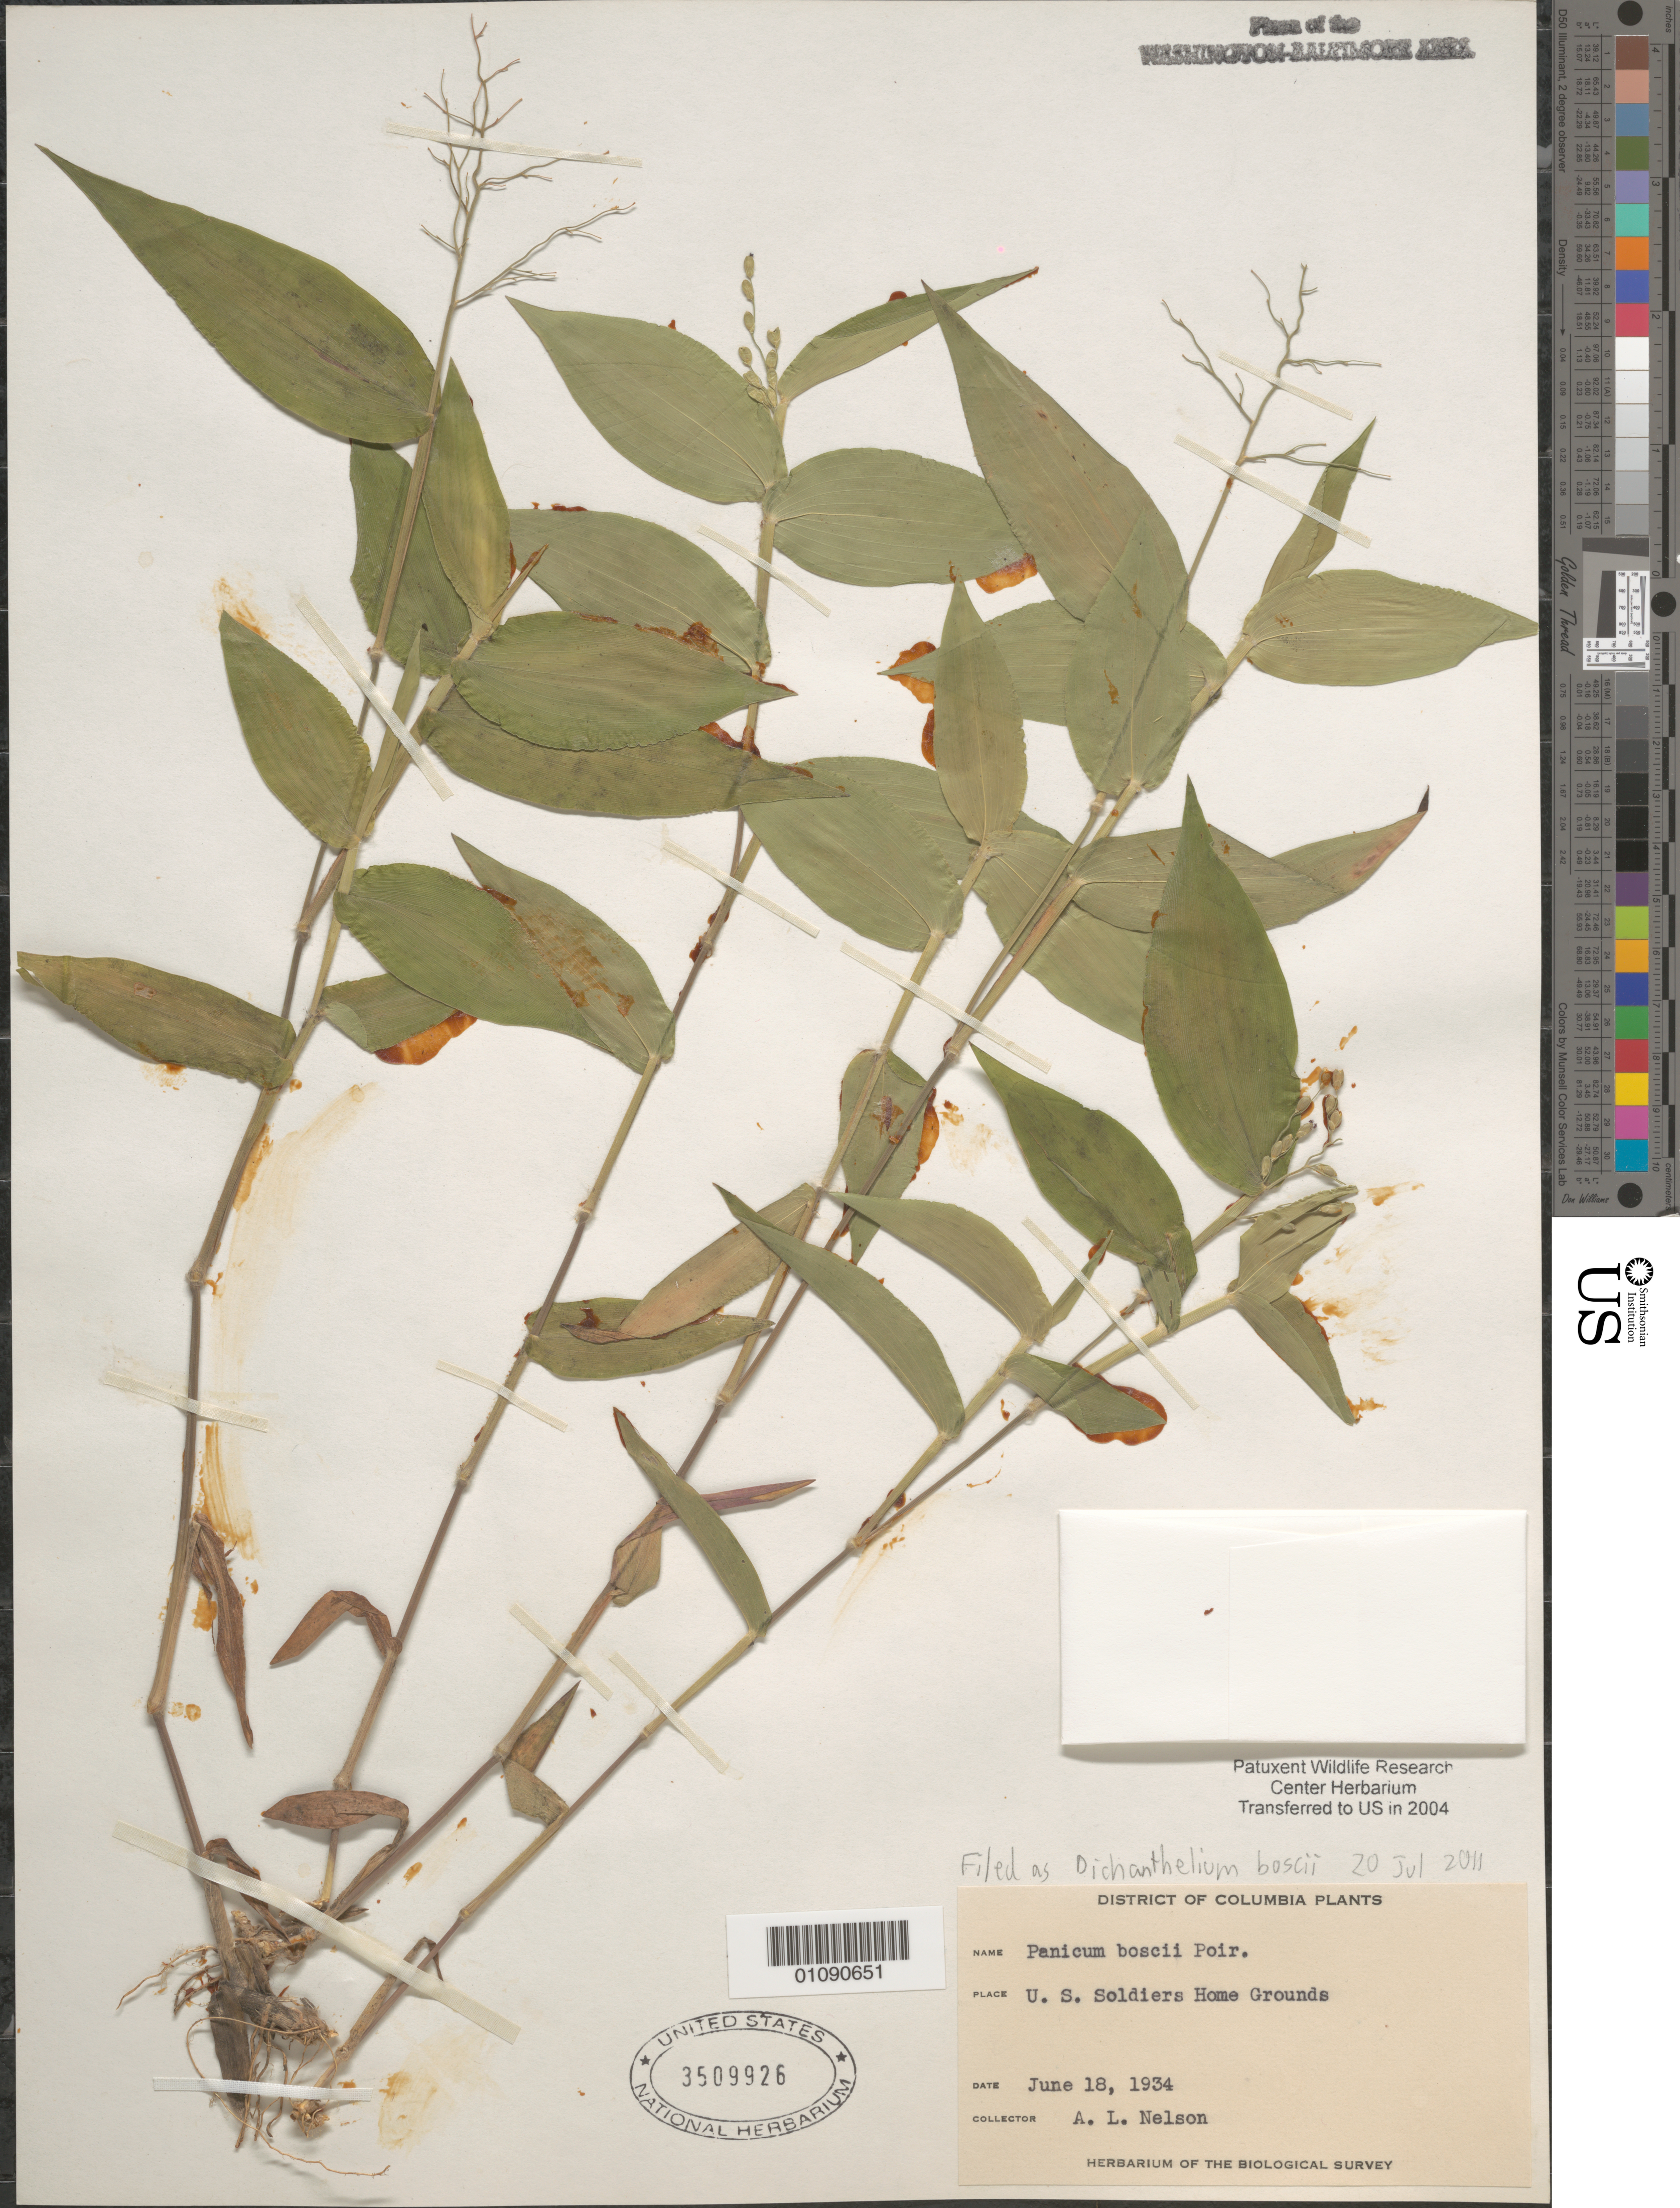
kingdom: Plantae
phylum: Tracheophyta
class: Liliopsida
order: Poales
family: Poaceae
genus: Dichanthelium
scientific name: Dichanthelium boscii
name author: (Poir.) Gould & C.A. Clark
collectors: A. L. Nelson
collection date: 1934-06-18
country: United States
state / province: District of Columbia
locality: U.S. Soldiers Home Grounds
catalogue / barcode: US 3509926